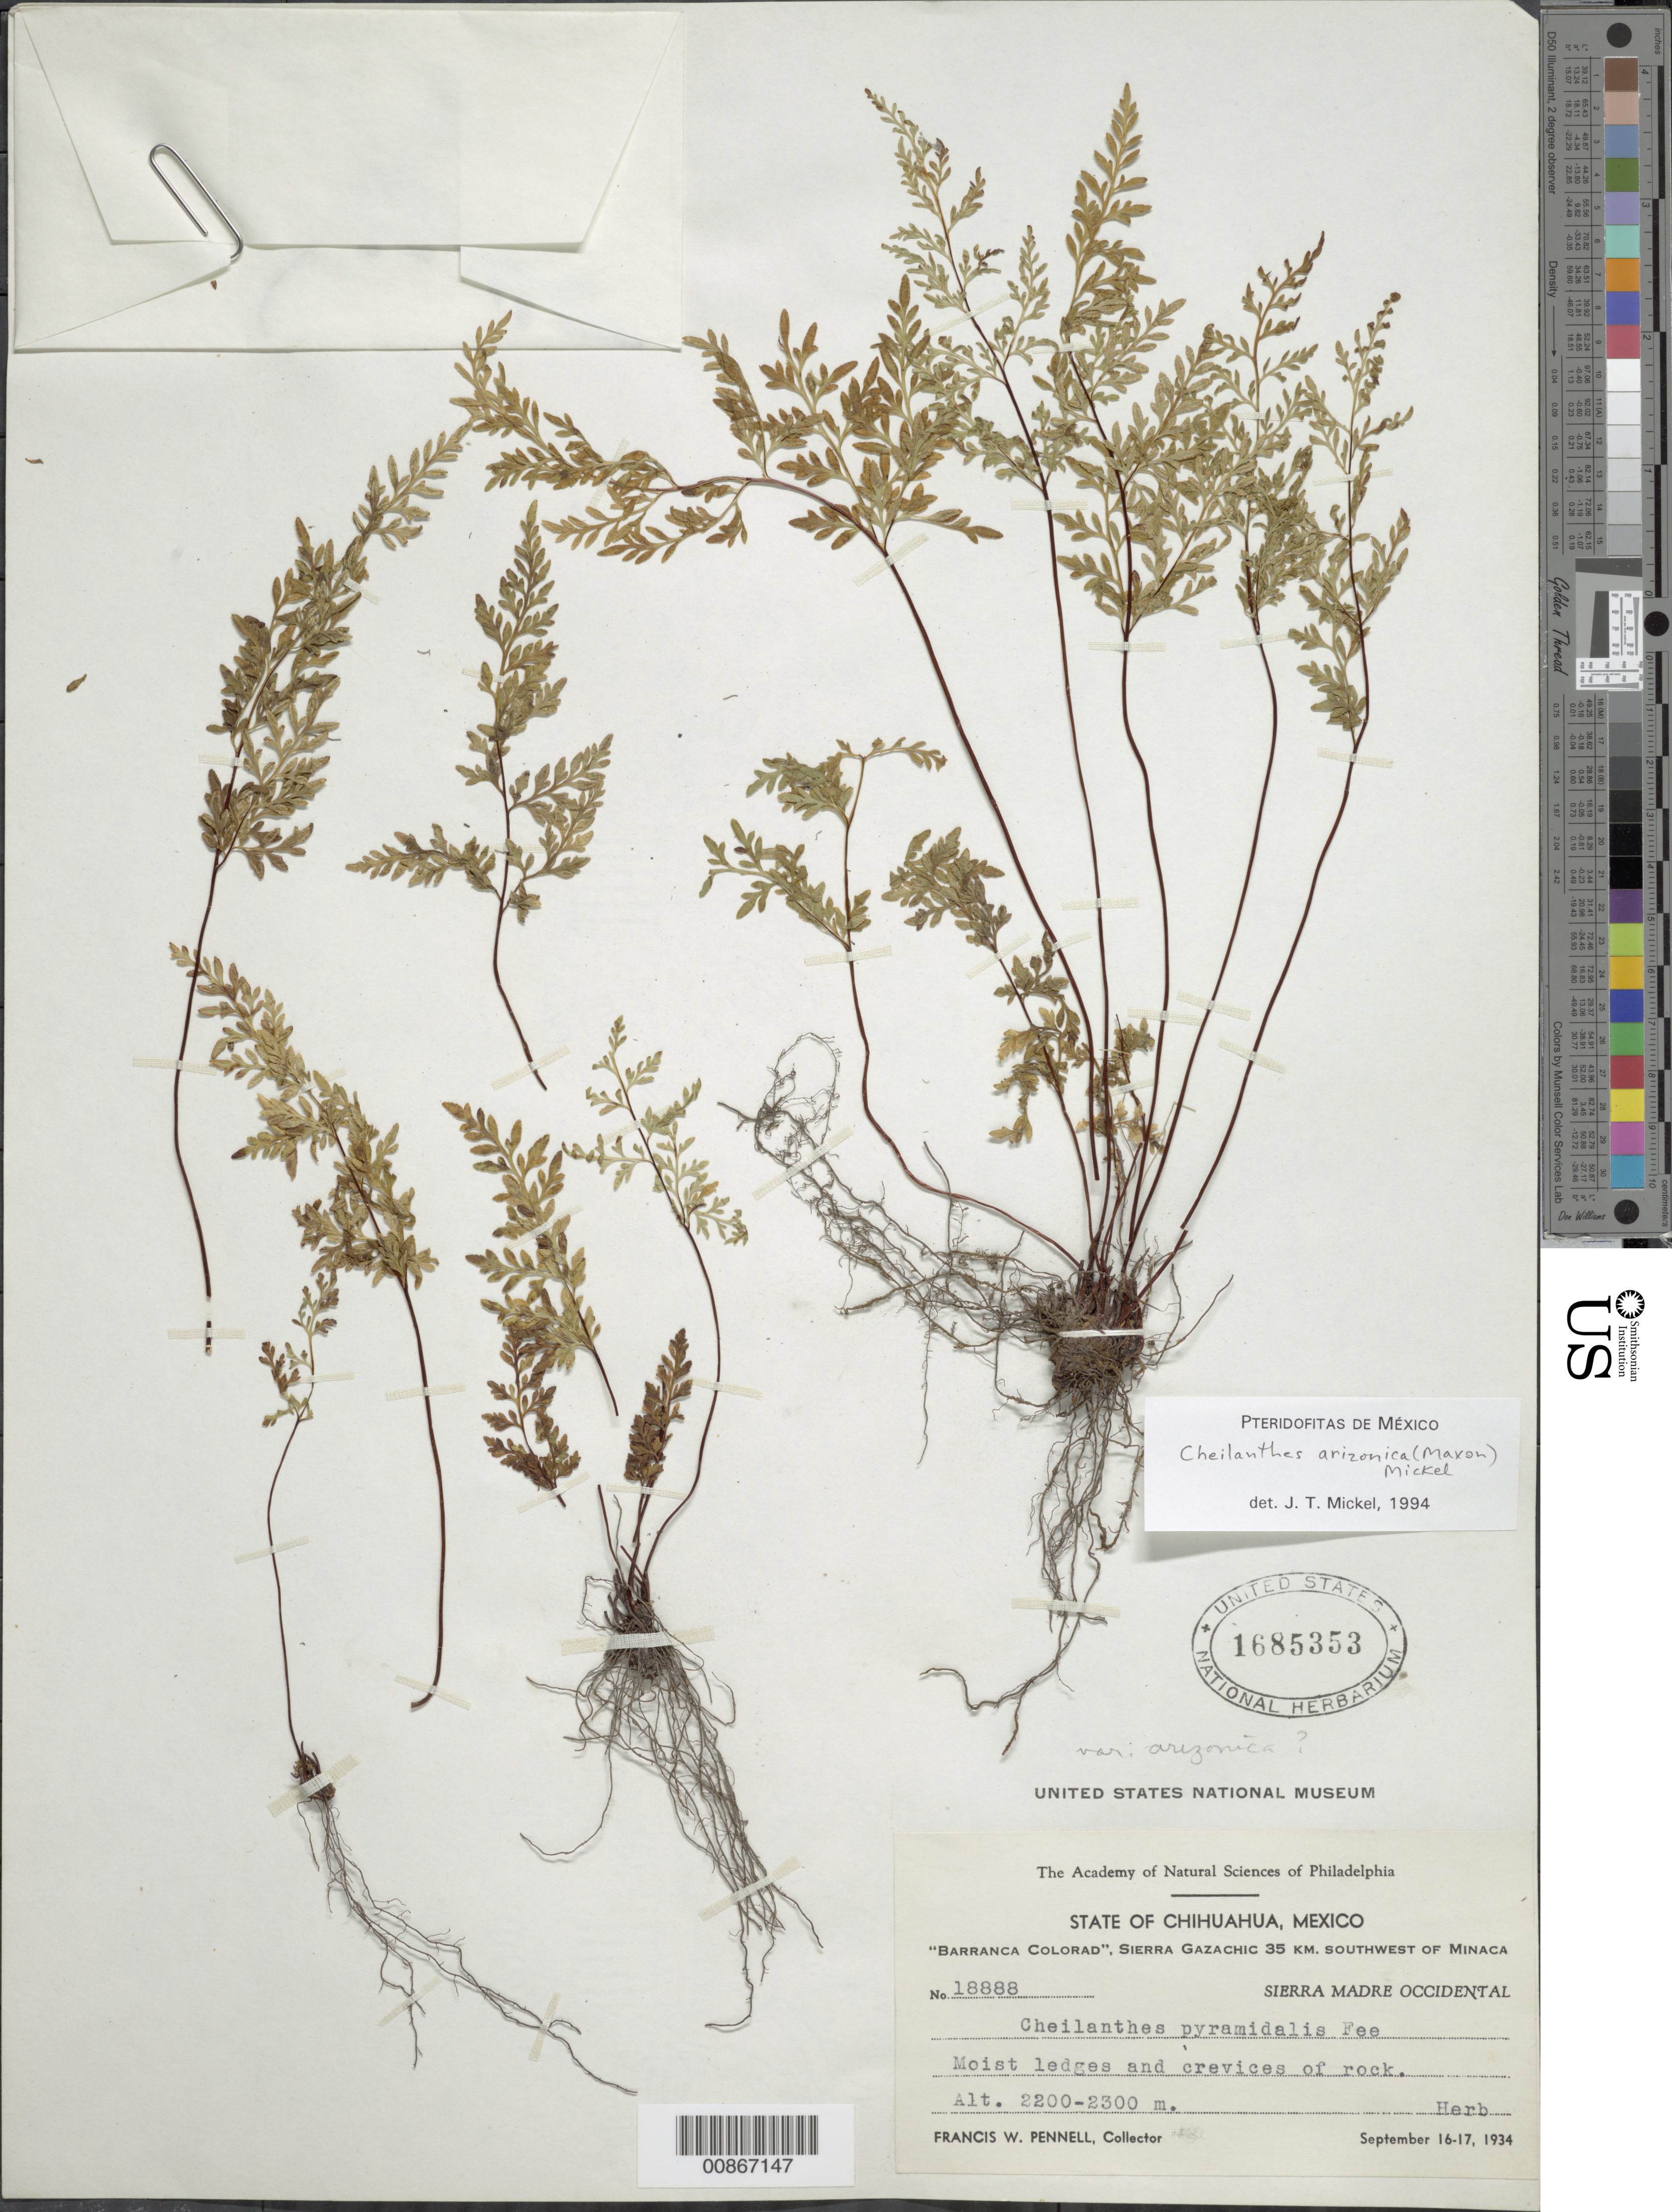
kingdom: Plantae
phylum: Tracheophyta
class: Polypodiopsida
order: Polypodiales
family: Pteridaceae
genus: Gaga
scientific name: Gaga arizonica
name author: (Maxon) Fay W. Li & Windham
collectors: F. W. Pennell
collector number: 18888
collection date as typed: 16 Sep 1934 to 17 Sep 1934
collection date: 1934-09-16/1934-09-17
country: Mexico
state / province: Chihuahua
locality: Barranca Colorad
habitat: Moist ledges and crevices of rock.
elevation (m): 2300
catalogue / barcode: US 1685353